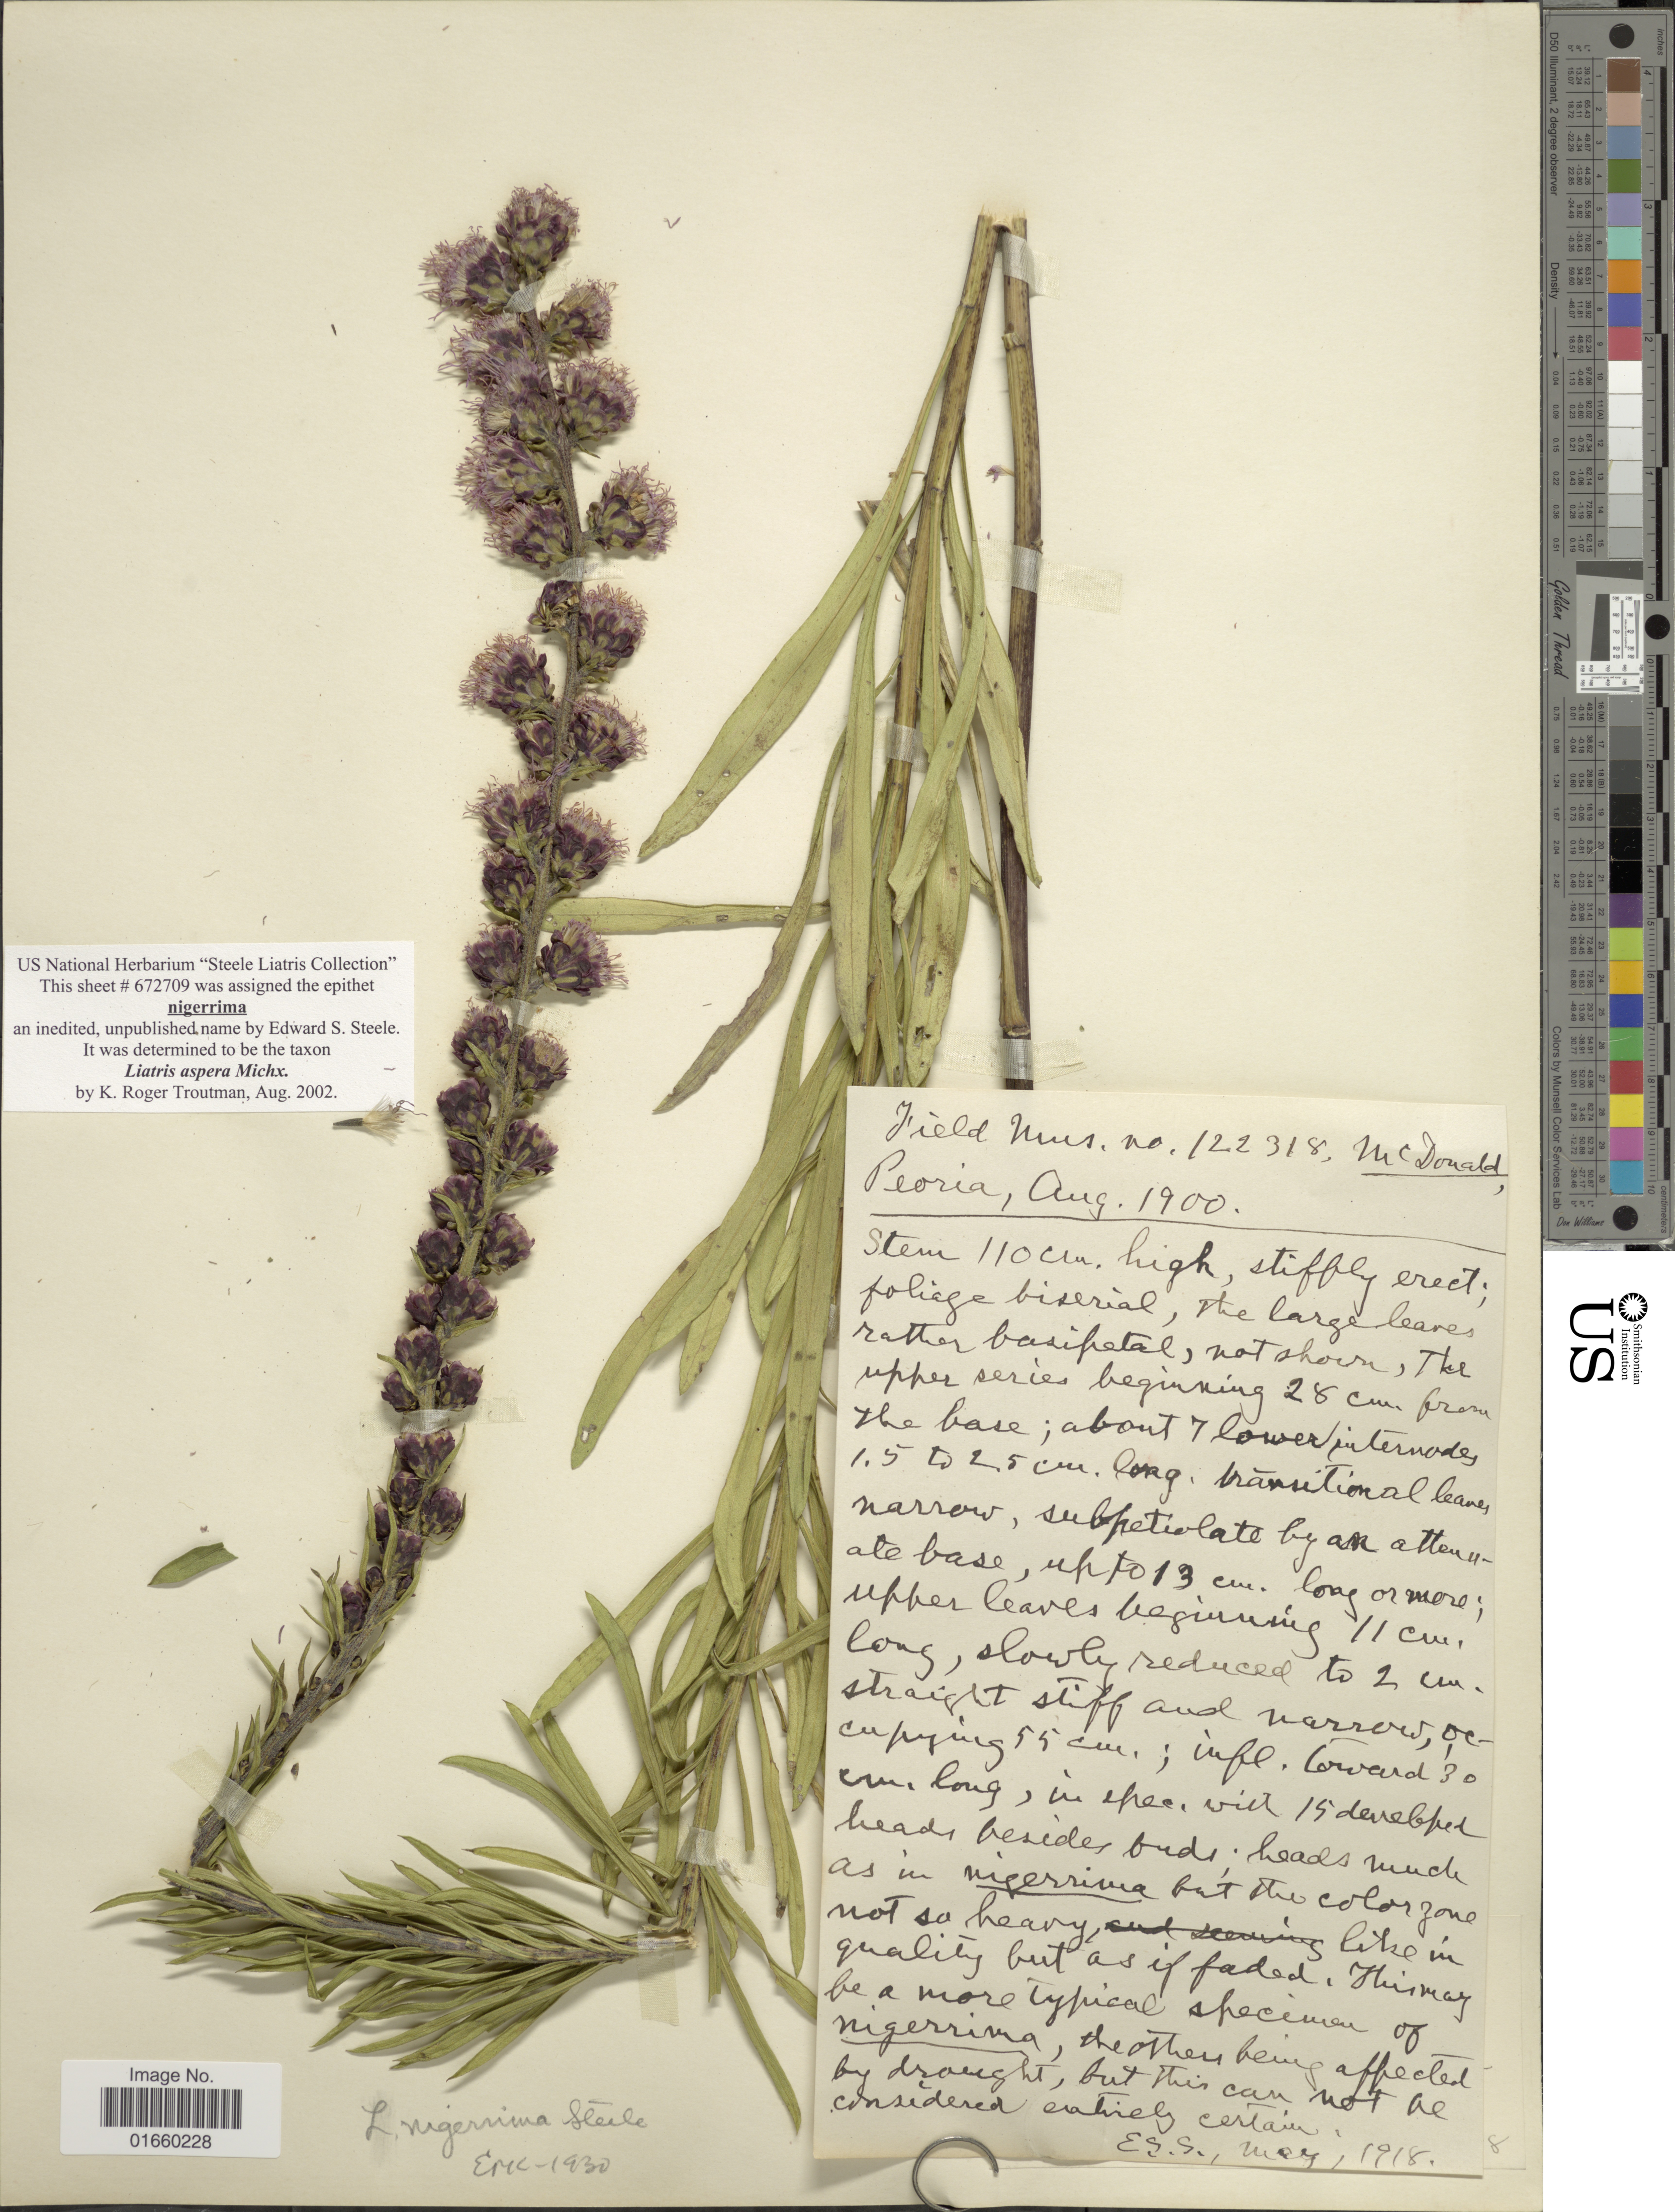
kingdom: Plantae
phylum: Tracheophyta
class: Magnoliopsida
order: Asterales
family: Asteraceae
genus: Liatris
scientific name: Liatris aspera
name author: Michx.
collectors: -. McDonald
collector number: Field Mus 122318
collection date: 1918-05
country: United States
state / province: Illinois